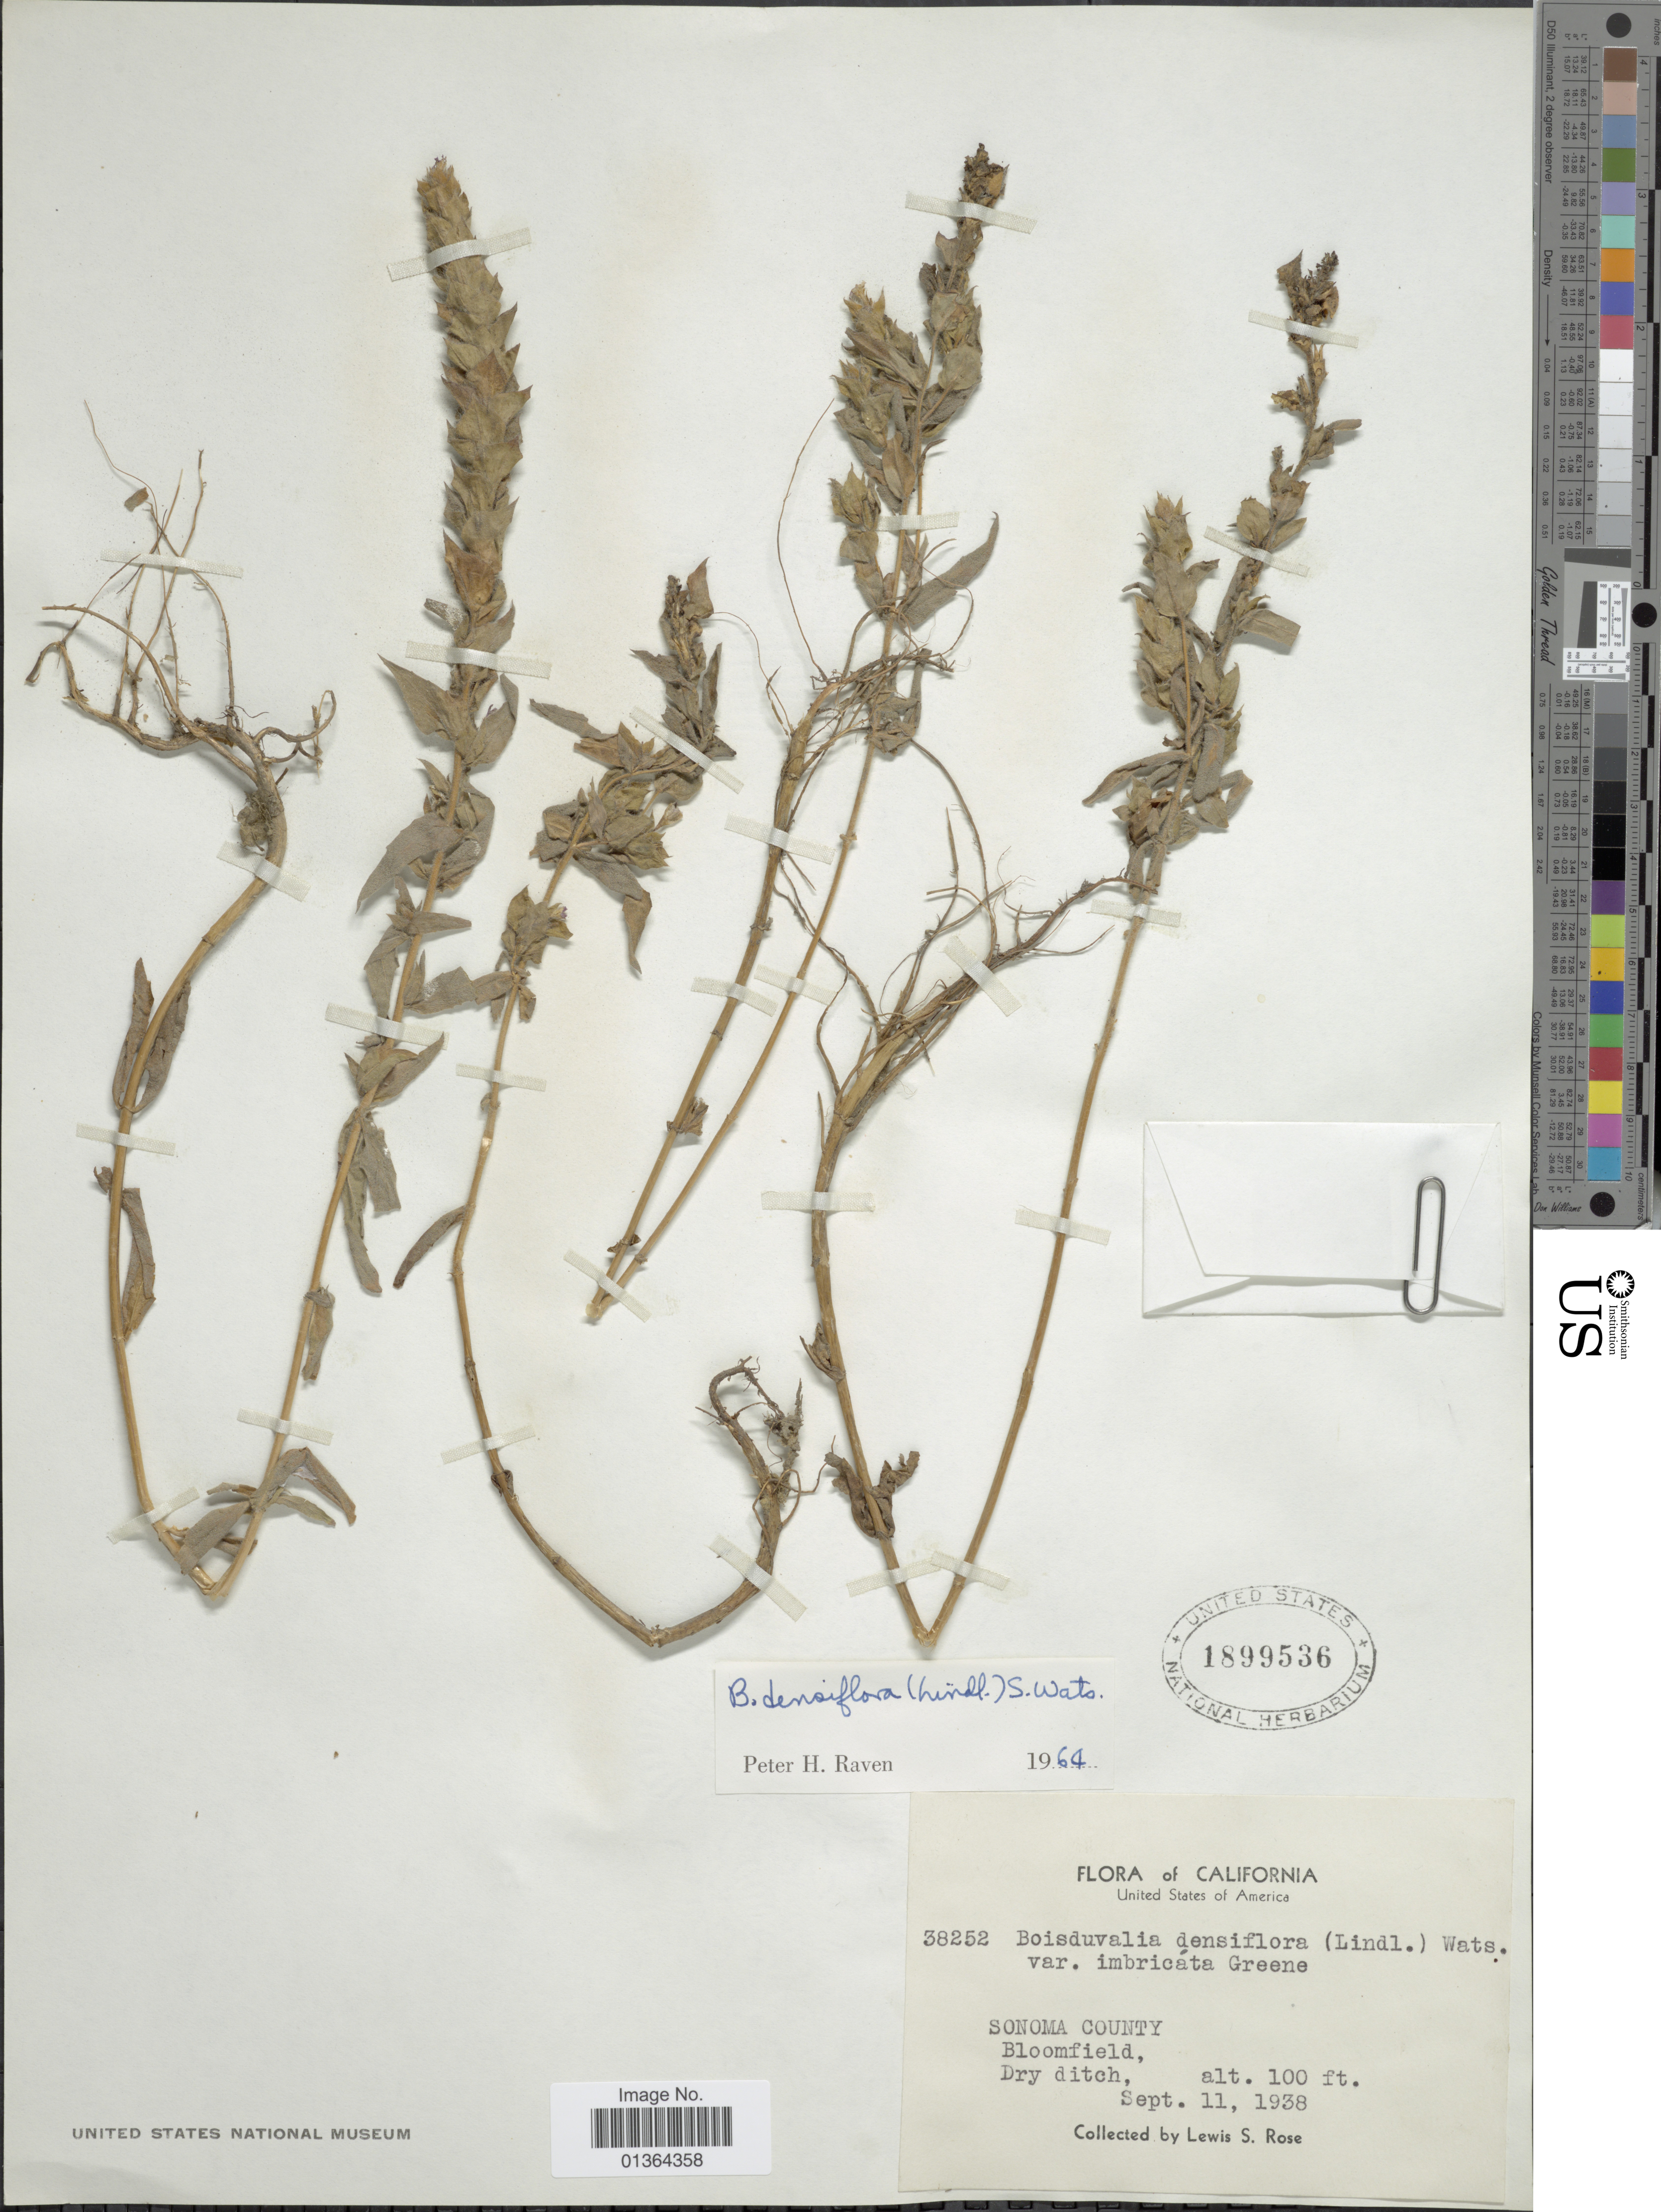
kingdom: Plantae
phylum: Tracheophyta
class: Magnoliopsida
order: Myrtales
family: Onagraceae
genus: Epilobium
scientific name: Epilobium densiflorum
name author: (Lindl.) Hoch & P.H. Raven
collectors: L. S. Rose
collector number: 38252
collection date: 1938-09-11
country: United States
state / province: California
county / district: Sonoma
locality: Sonoma County, Bloomfield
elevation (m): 30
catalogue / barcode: US 1899536